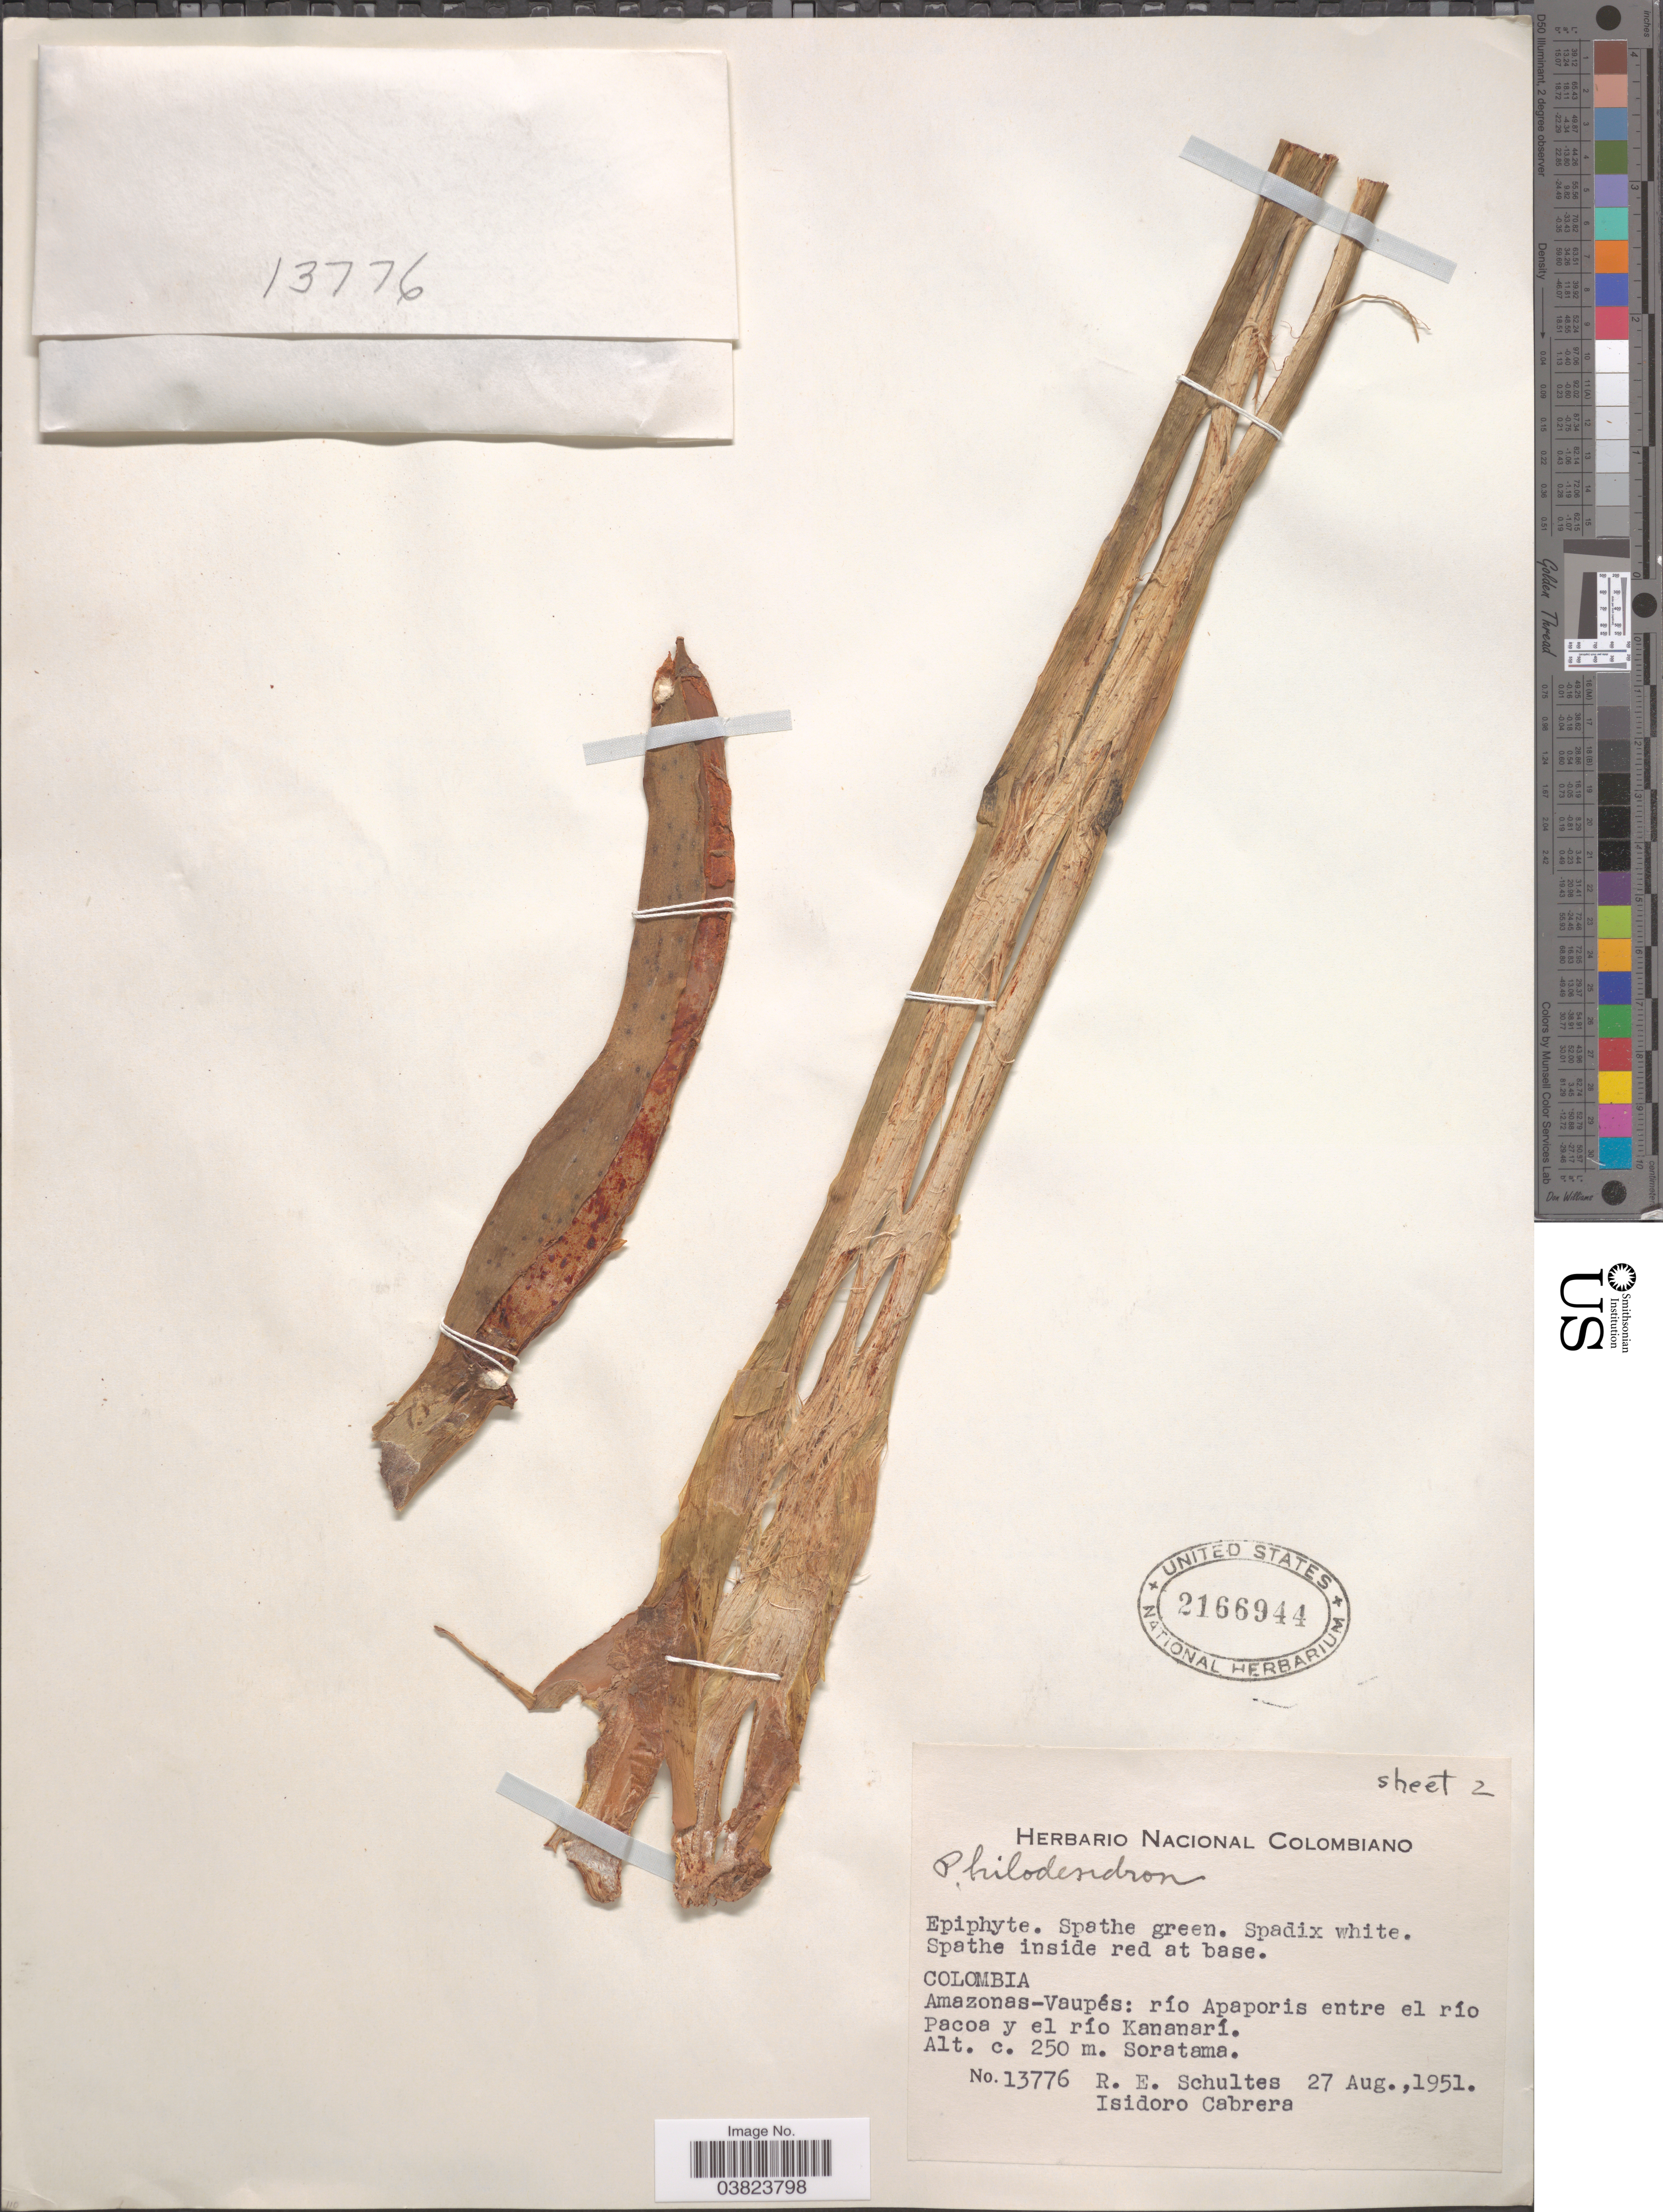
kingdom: Plantae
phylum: Tracheophyta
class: Liliopsida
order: Alismatales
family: Araceae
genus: Philodendron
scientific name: Philodendron barrosoanum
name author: G.S. Bunting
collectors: R. E. Schultes & I. Cabrera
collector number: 13776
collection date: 1951-08-27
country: Colombia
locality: Amazonas-Vaupés: río Apaporis entre el río Pacoa y el río Kananarí. Soratama.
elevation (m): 250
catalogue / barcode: US 2166944